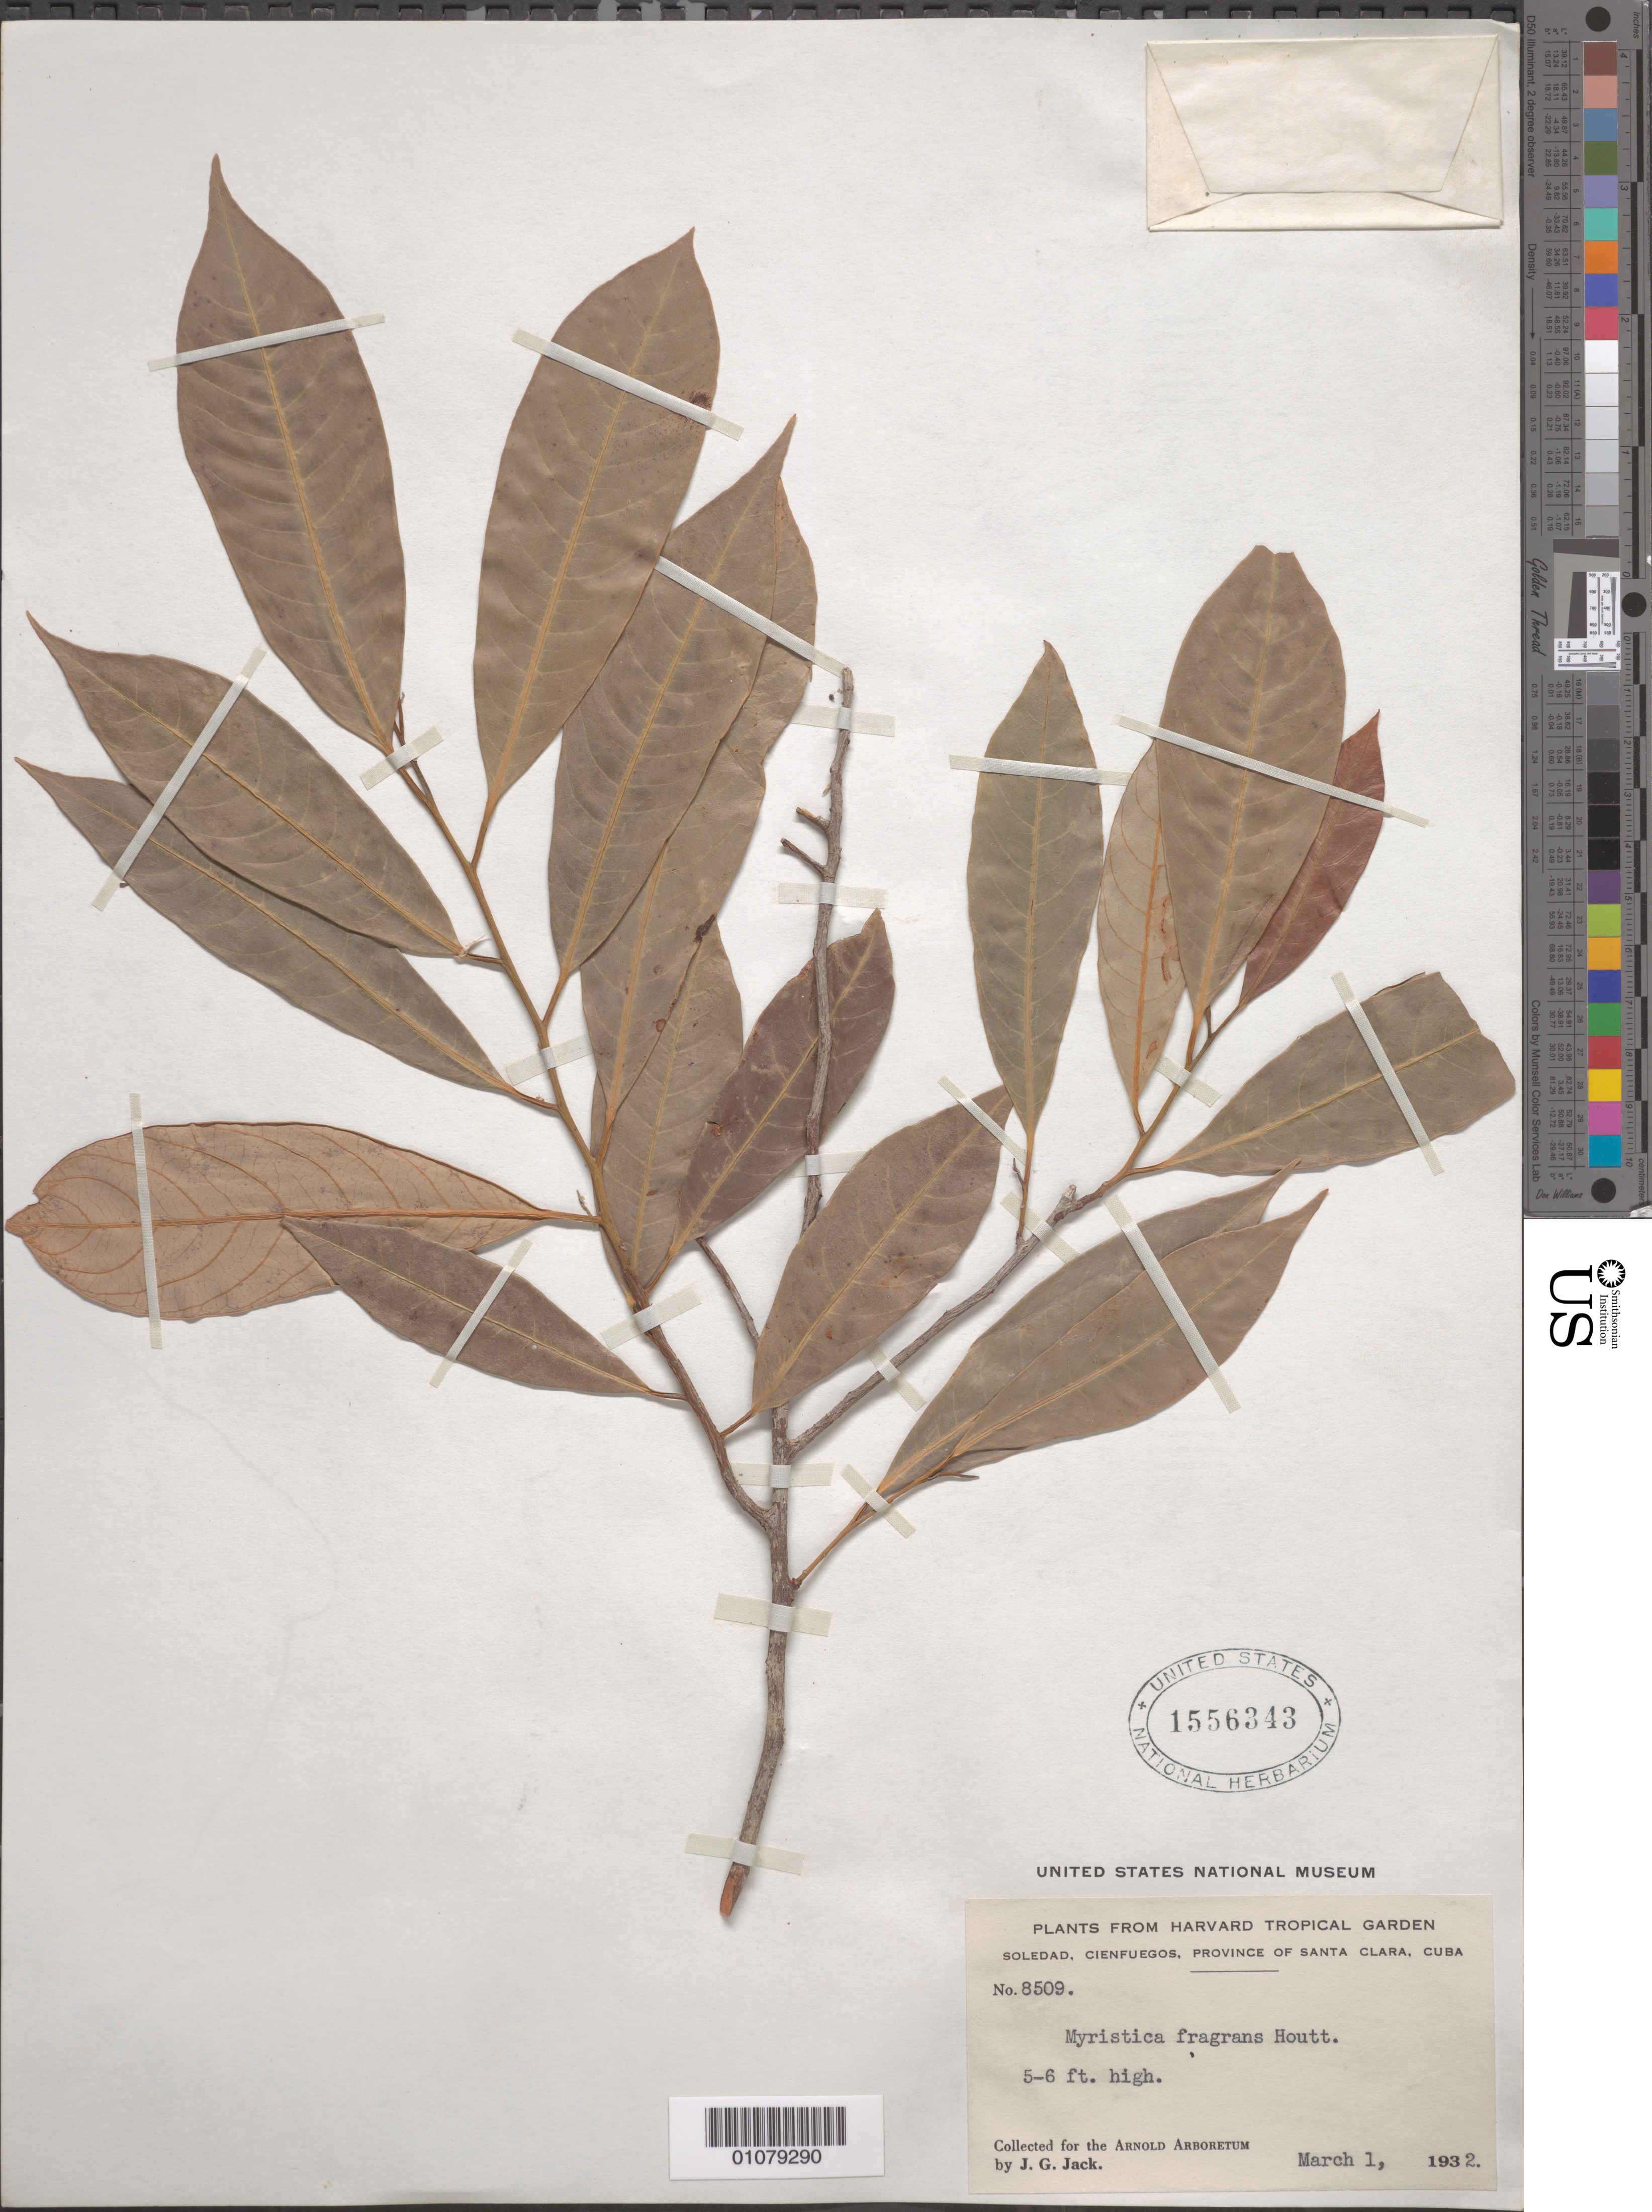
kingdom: Plantae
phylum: Tracheophyta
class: Magnoliopsida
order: Magnoliales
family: Myristicaceae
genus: Myristica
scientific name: Myristica fragrans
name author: Houtt.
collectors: J. G. Jack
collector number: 8509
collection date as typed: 01 Mar 1932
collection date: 1932-03-01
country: Cuba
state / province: Cienfuegos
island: Cuba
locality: Plants from Harvard Tropical Garden Soledad, Cienfuegos, Province of Santa Clara, Cuba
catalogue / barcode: US 1556343